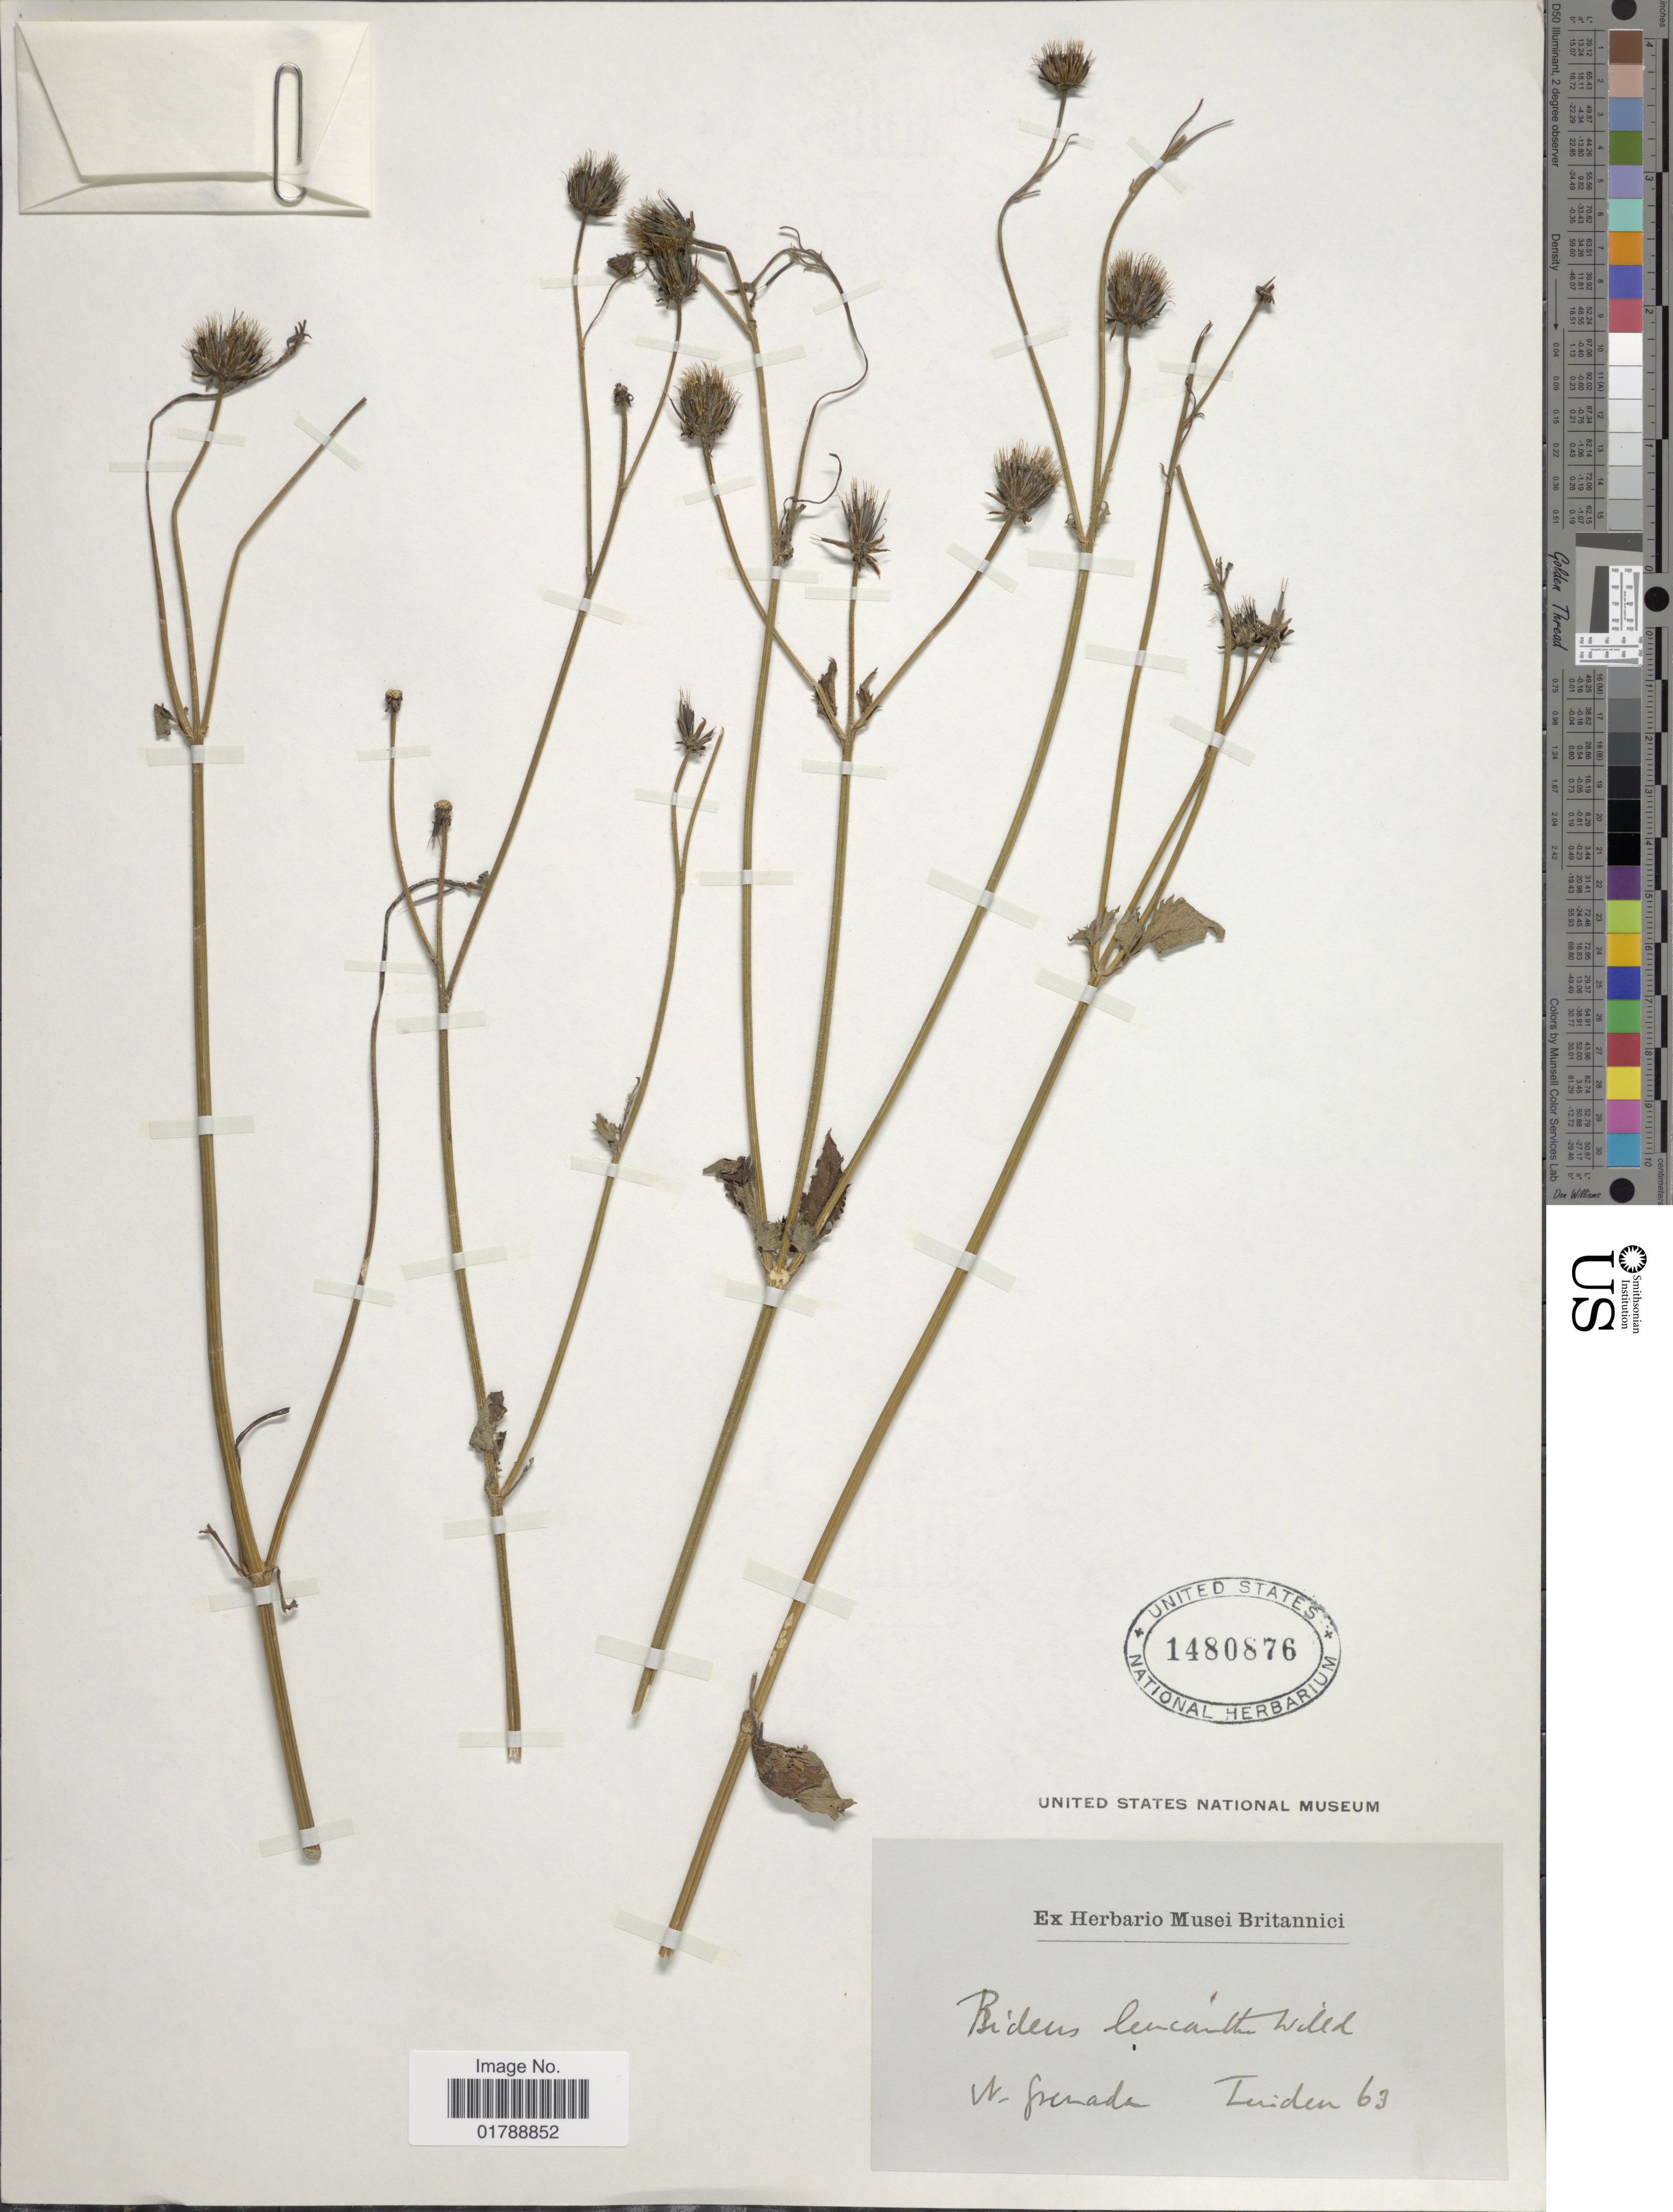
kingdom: Plantae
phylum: Tracheophyta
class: Magnoliopsida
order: Asterales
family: Asteraceae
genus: Bidens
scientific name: Bidens pilosa var. radiata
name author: (Sch. Bip.) J.A. Schmidt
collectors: -. Luiden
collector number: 63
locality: N. Grenada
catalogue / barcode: US 1480876